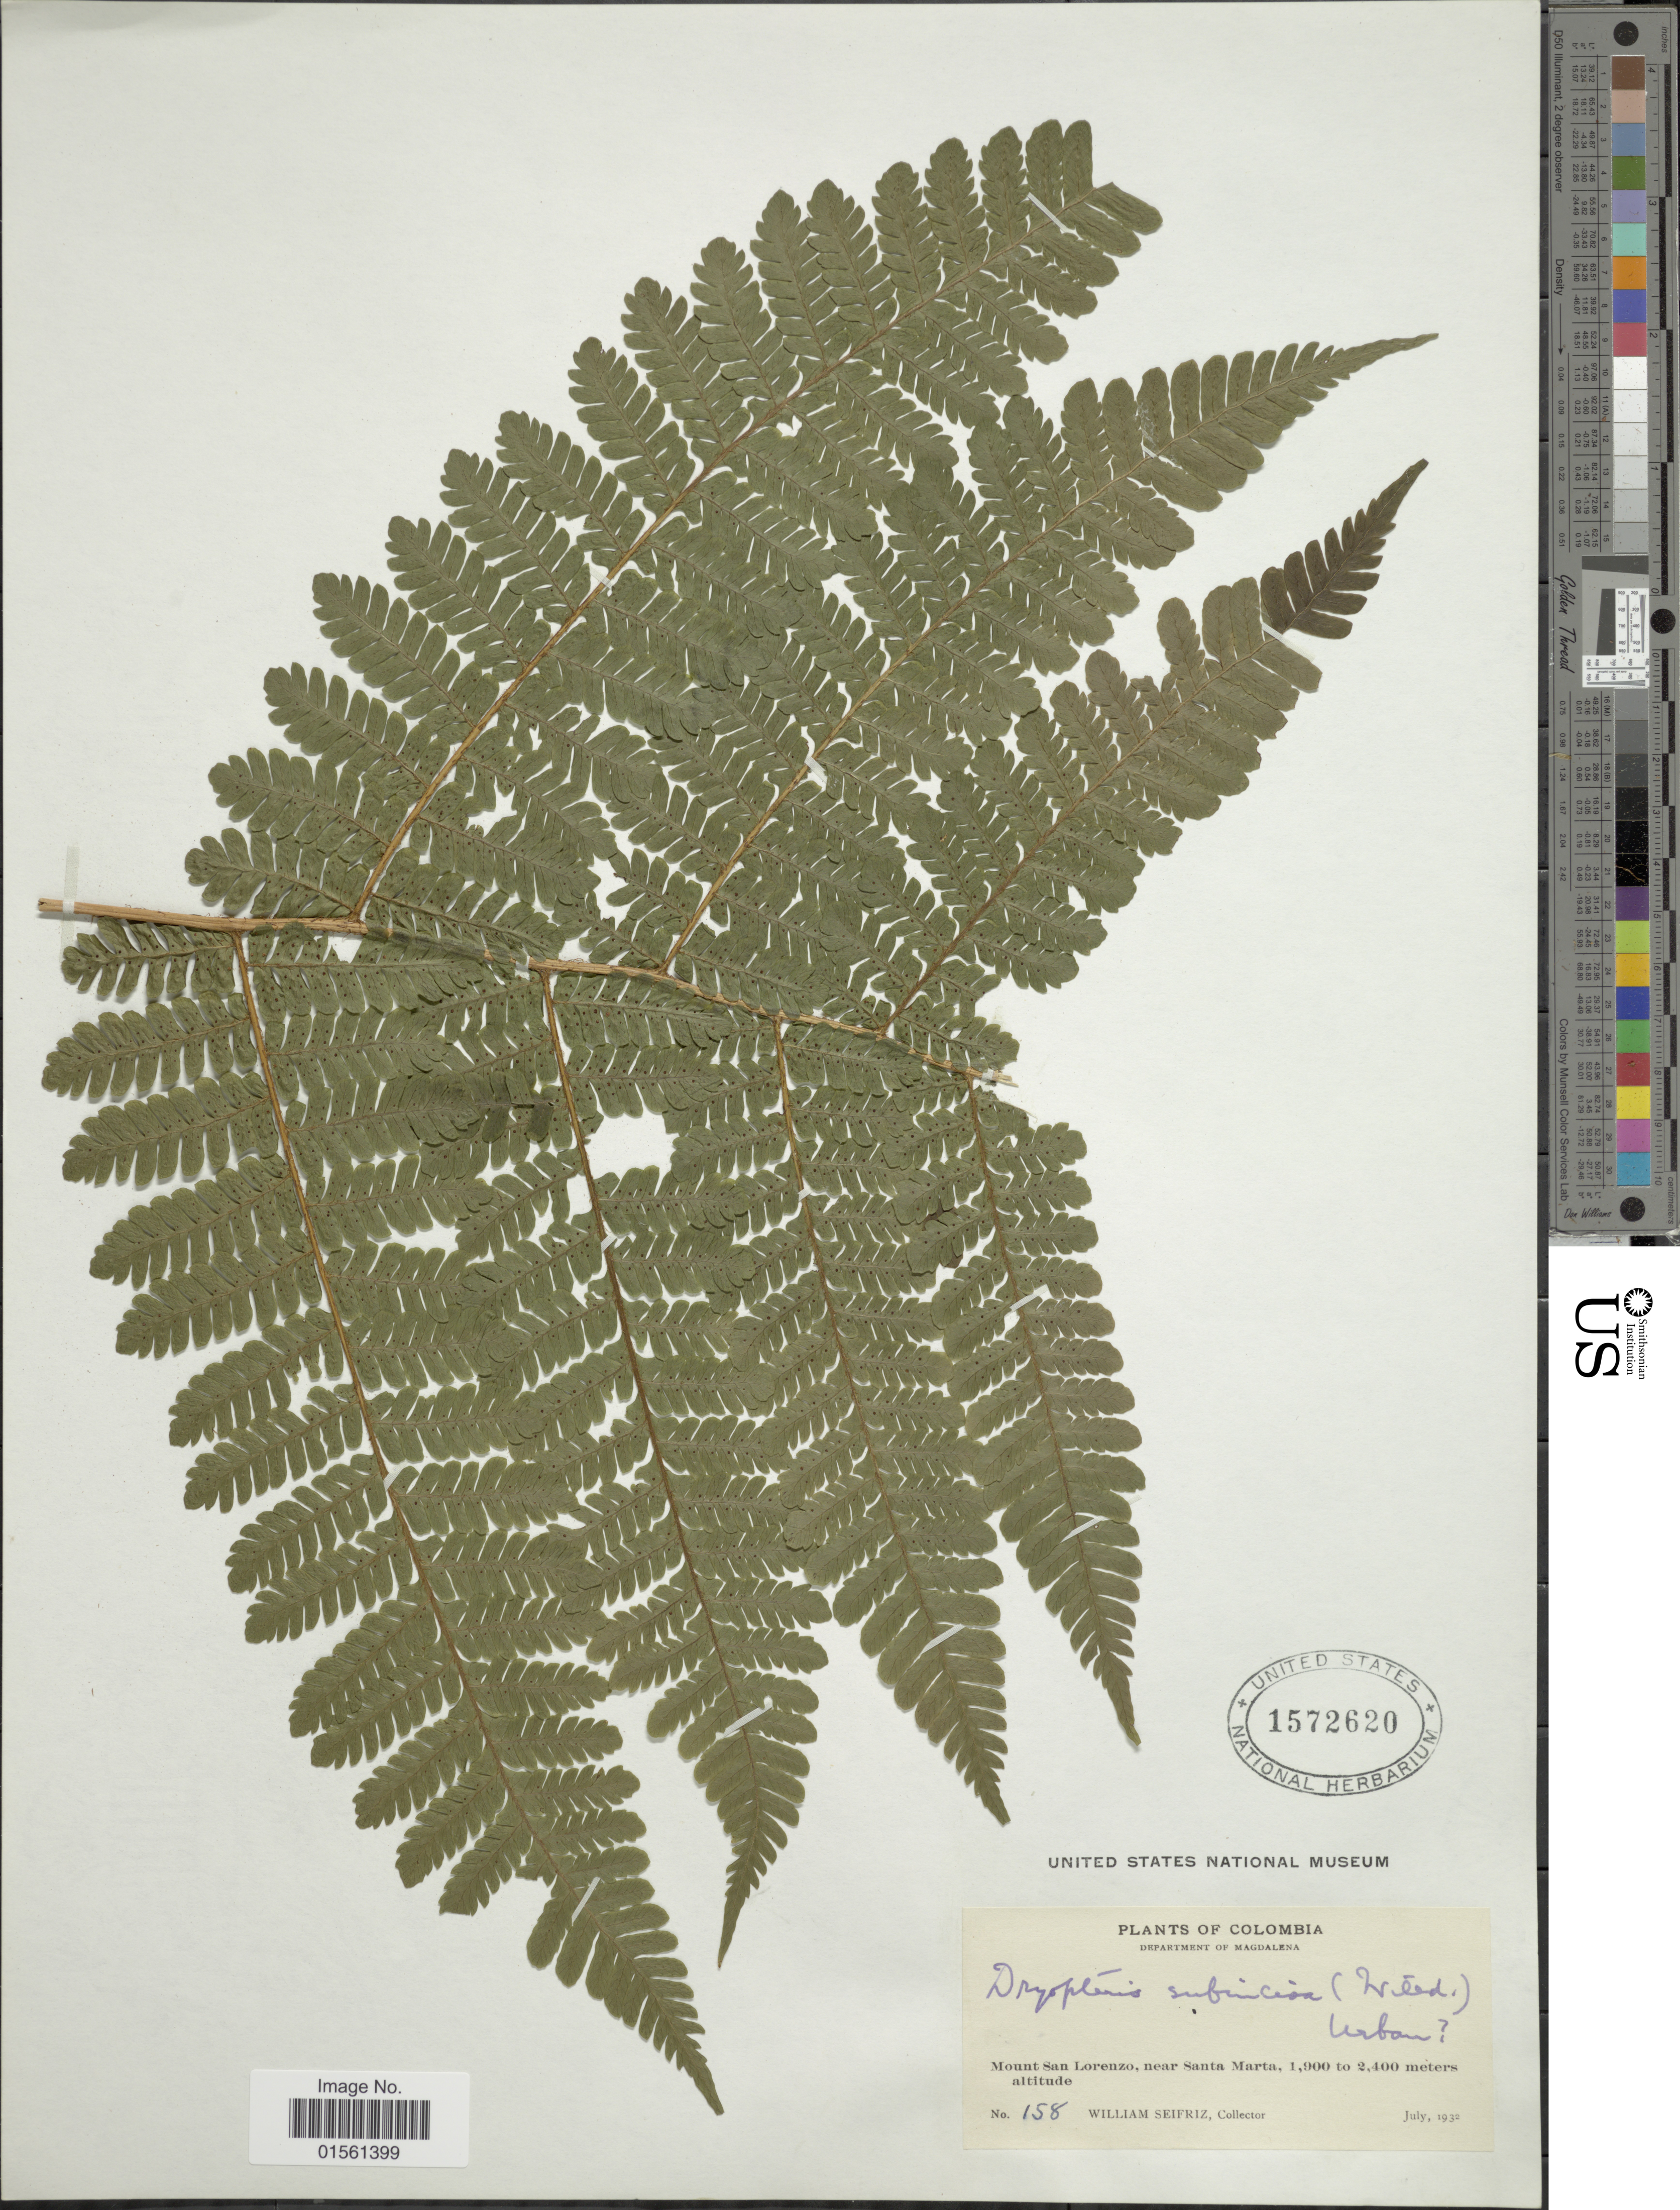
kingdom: Plantae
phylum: Tracheophyta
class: Polypodiopsida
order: Polypodiales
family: Dryopteridaceae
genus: Megalastrum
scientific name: Megalastrum subincisum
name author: (Willd.) A.R. Sm. & R.C. Moran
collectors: W. Seifriz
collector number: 158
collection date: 1932-07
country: Colombia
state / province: Magdalena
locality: Mount San Lorenzo, near Santa Marta.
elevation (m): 1900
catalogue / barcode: US 1572620